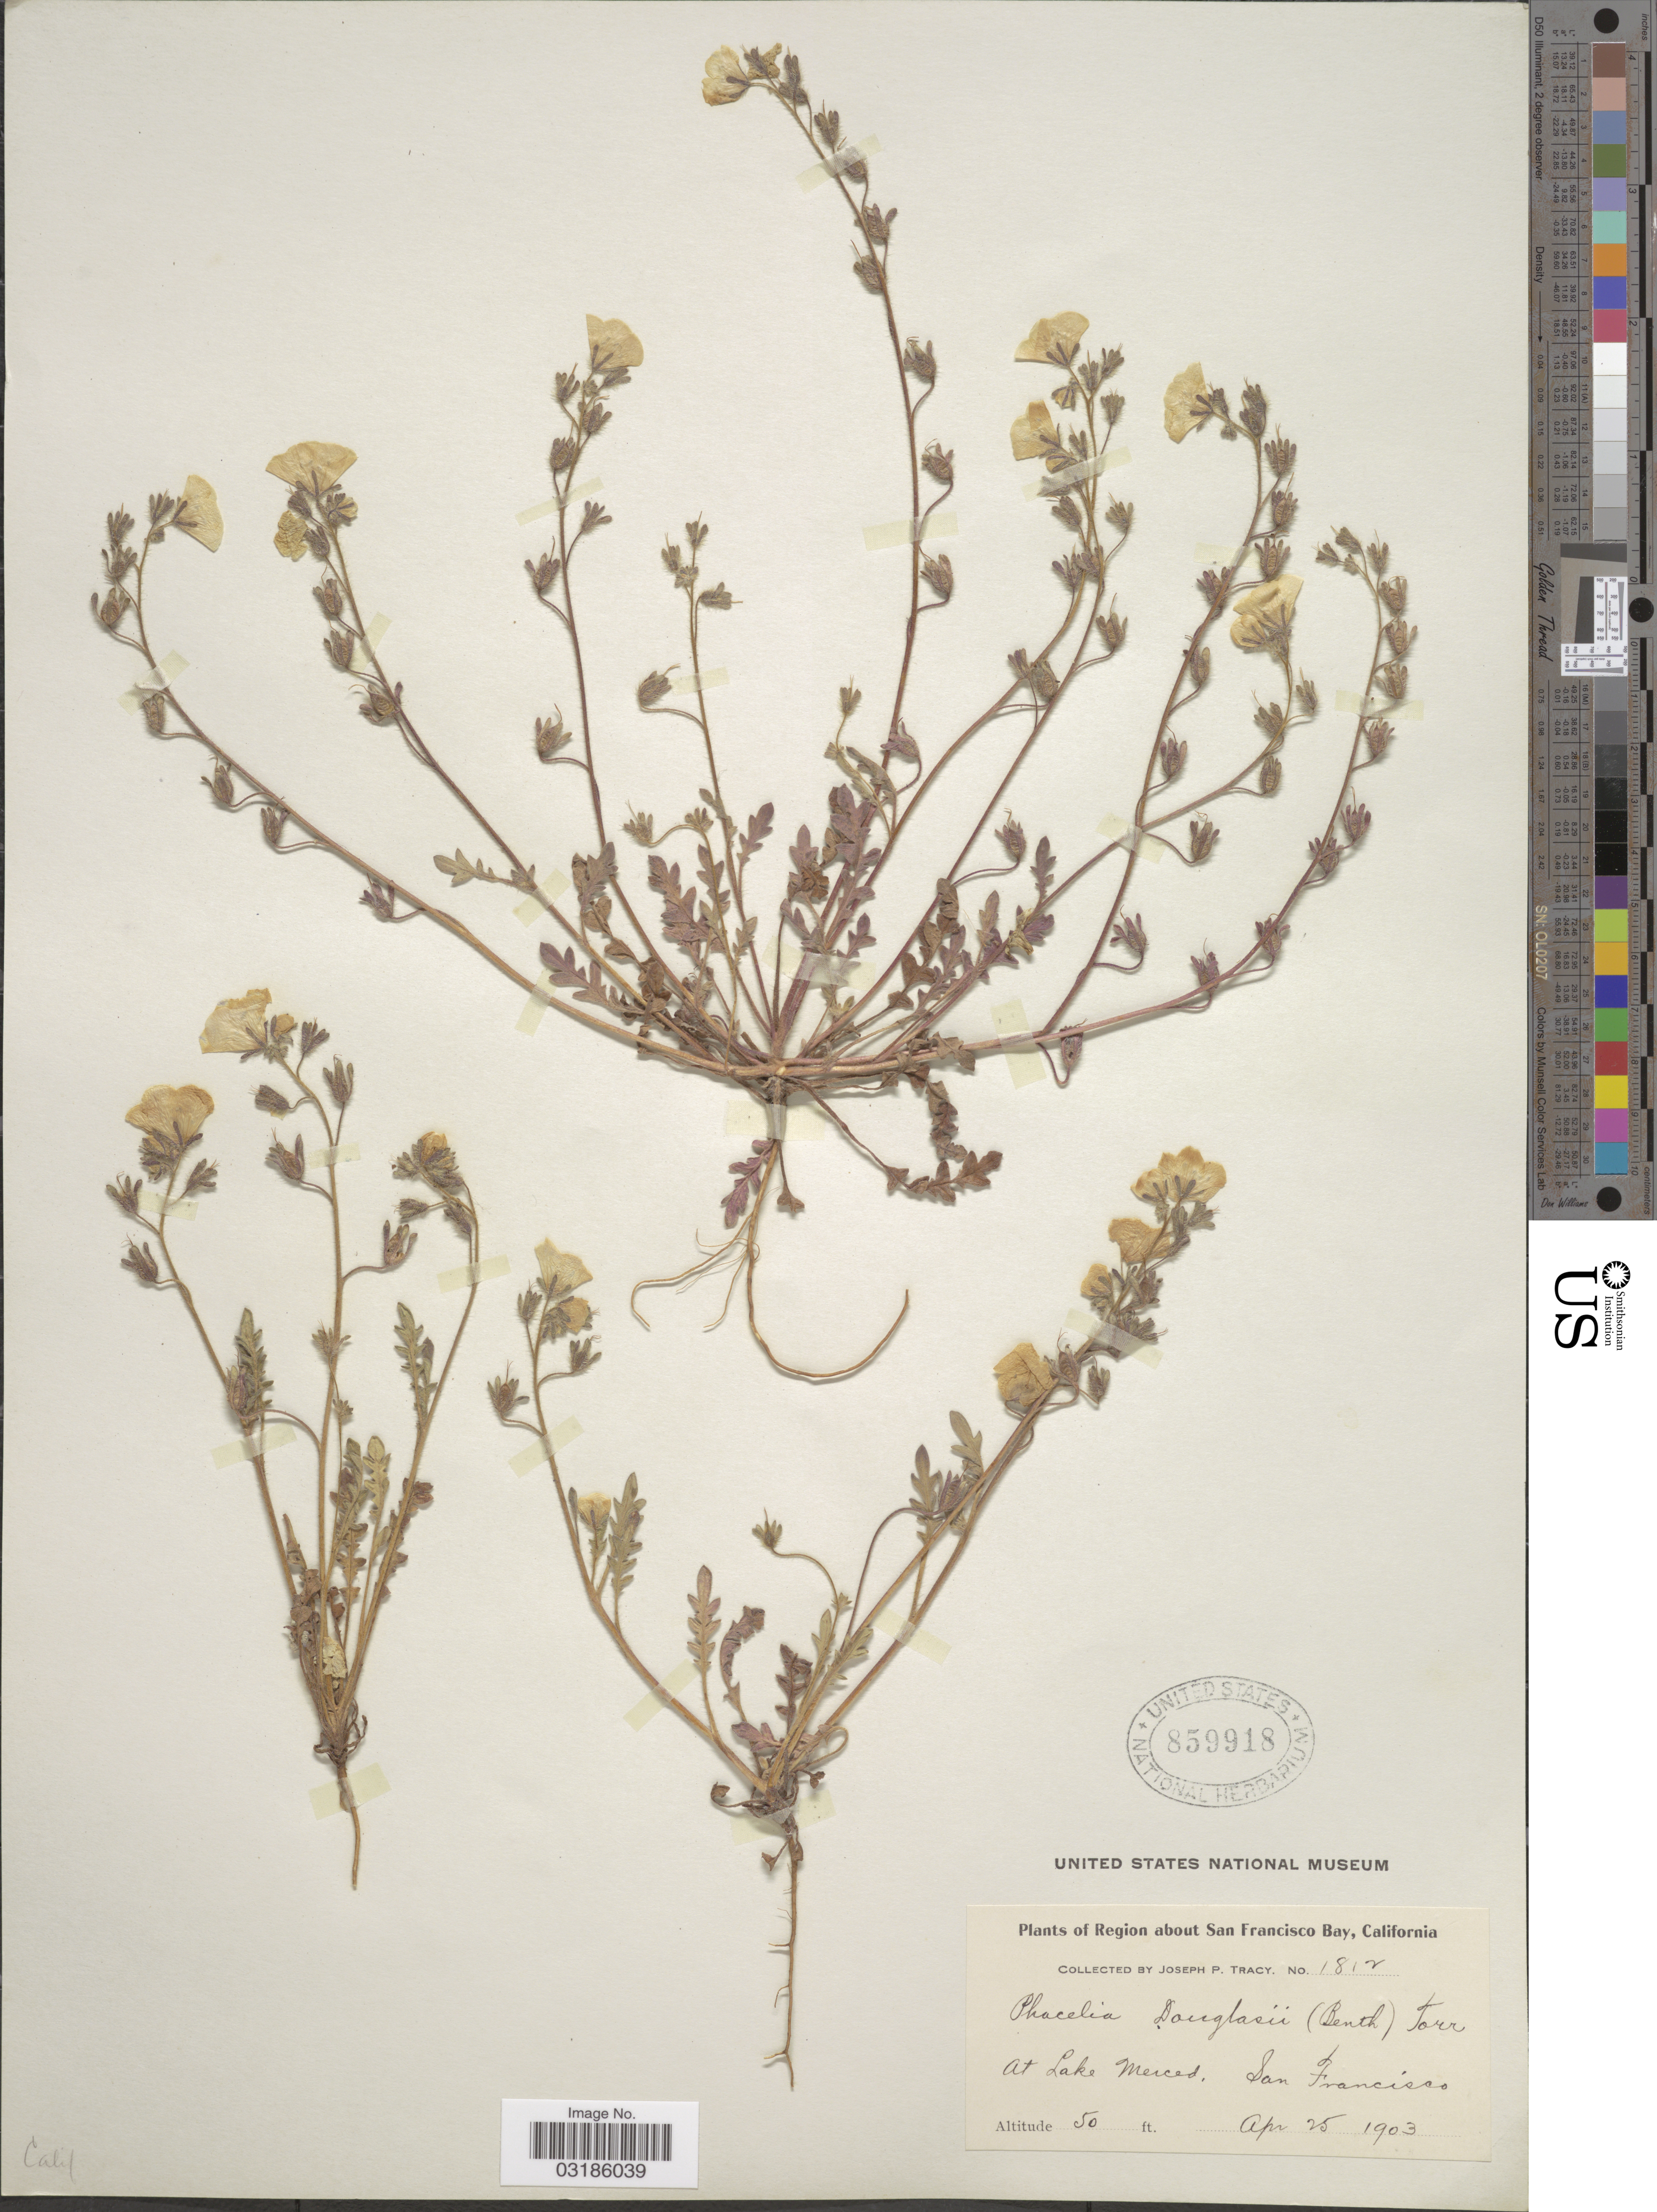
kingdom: Plantae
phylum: Tracheophyta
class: Magnoliopsida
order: Boraginales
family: Hydrophyllaceae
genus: Phacelia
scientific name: Phacelia douglasii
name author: (Benth.) Torr.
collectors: J. Tracy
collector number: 1812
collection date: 1903-04-25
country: United States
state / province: California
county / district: San Francisco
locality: Region about San Francisco Bay. At Lake Merced, San Francisco.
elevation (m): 15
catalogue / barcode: US 859918